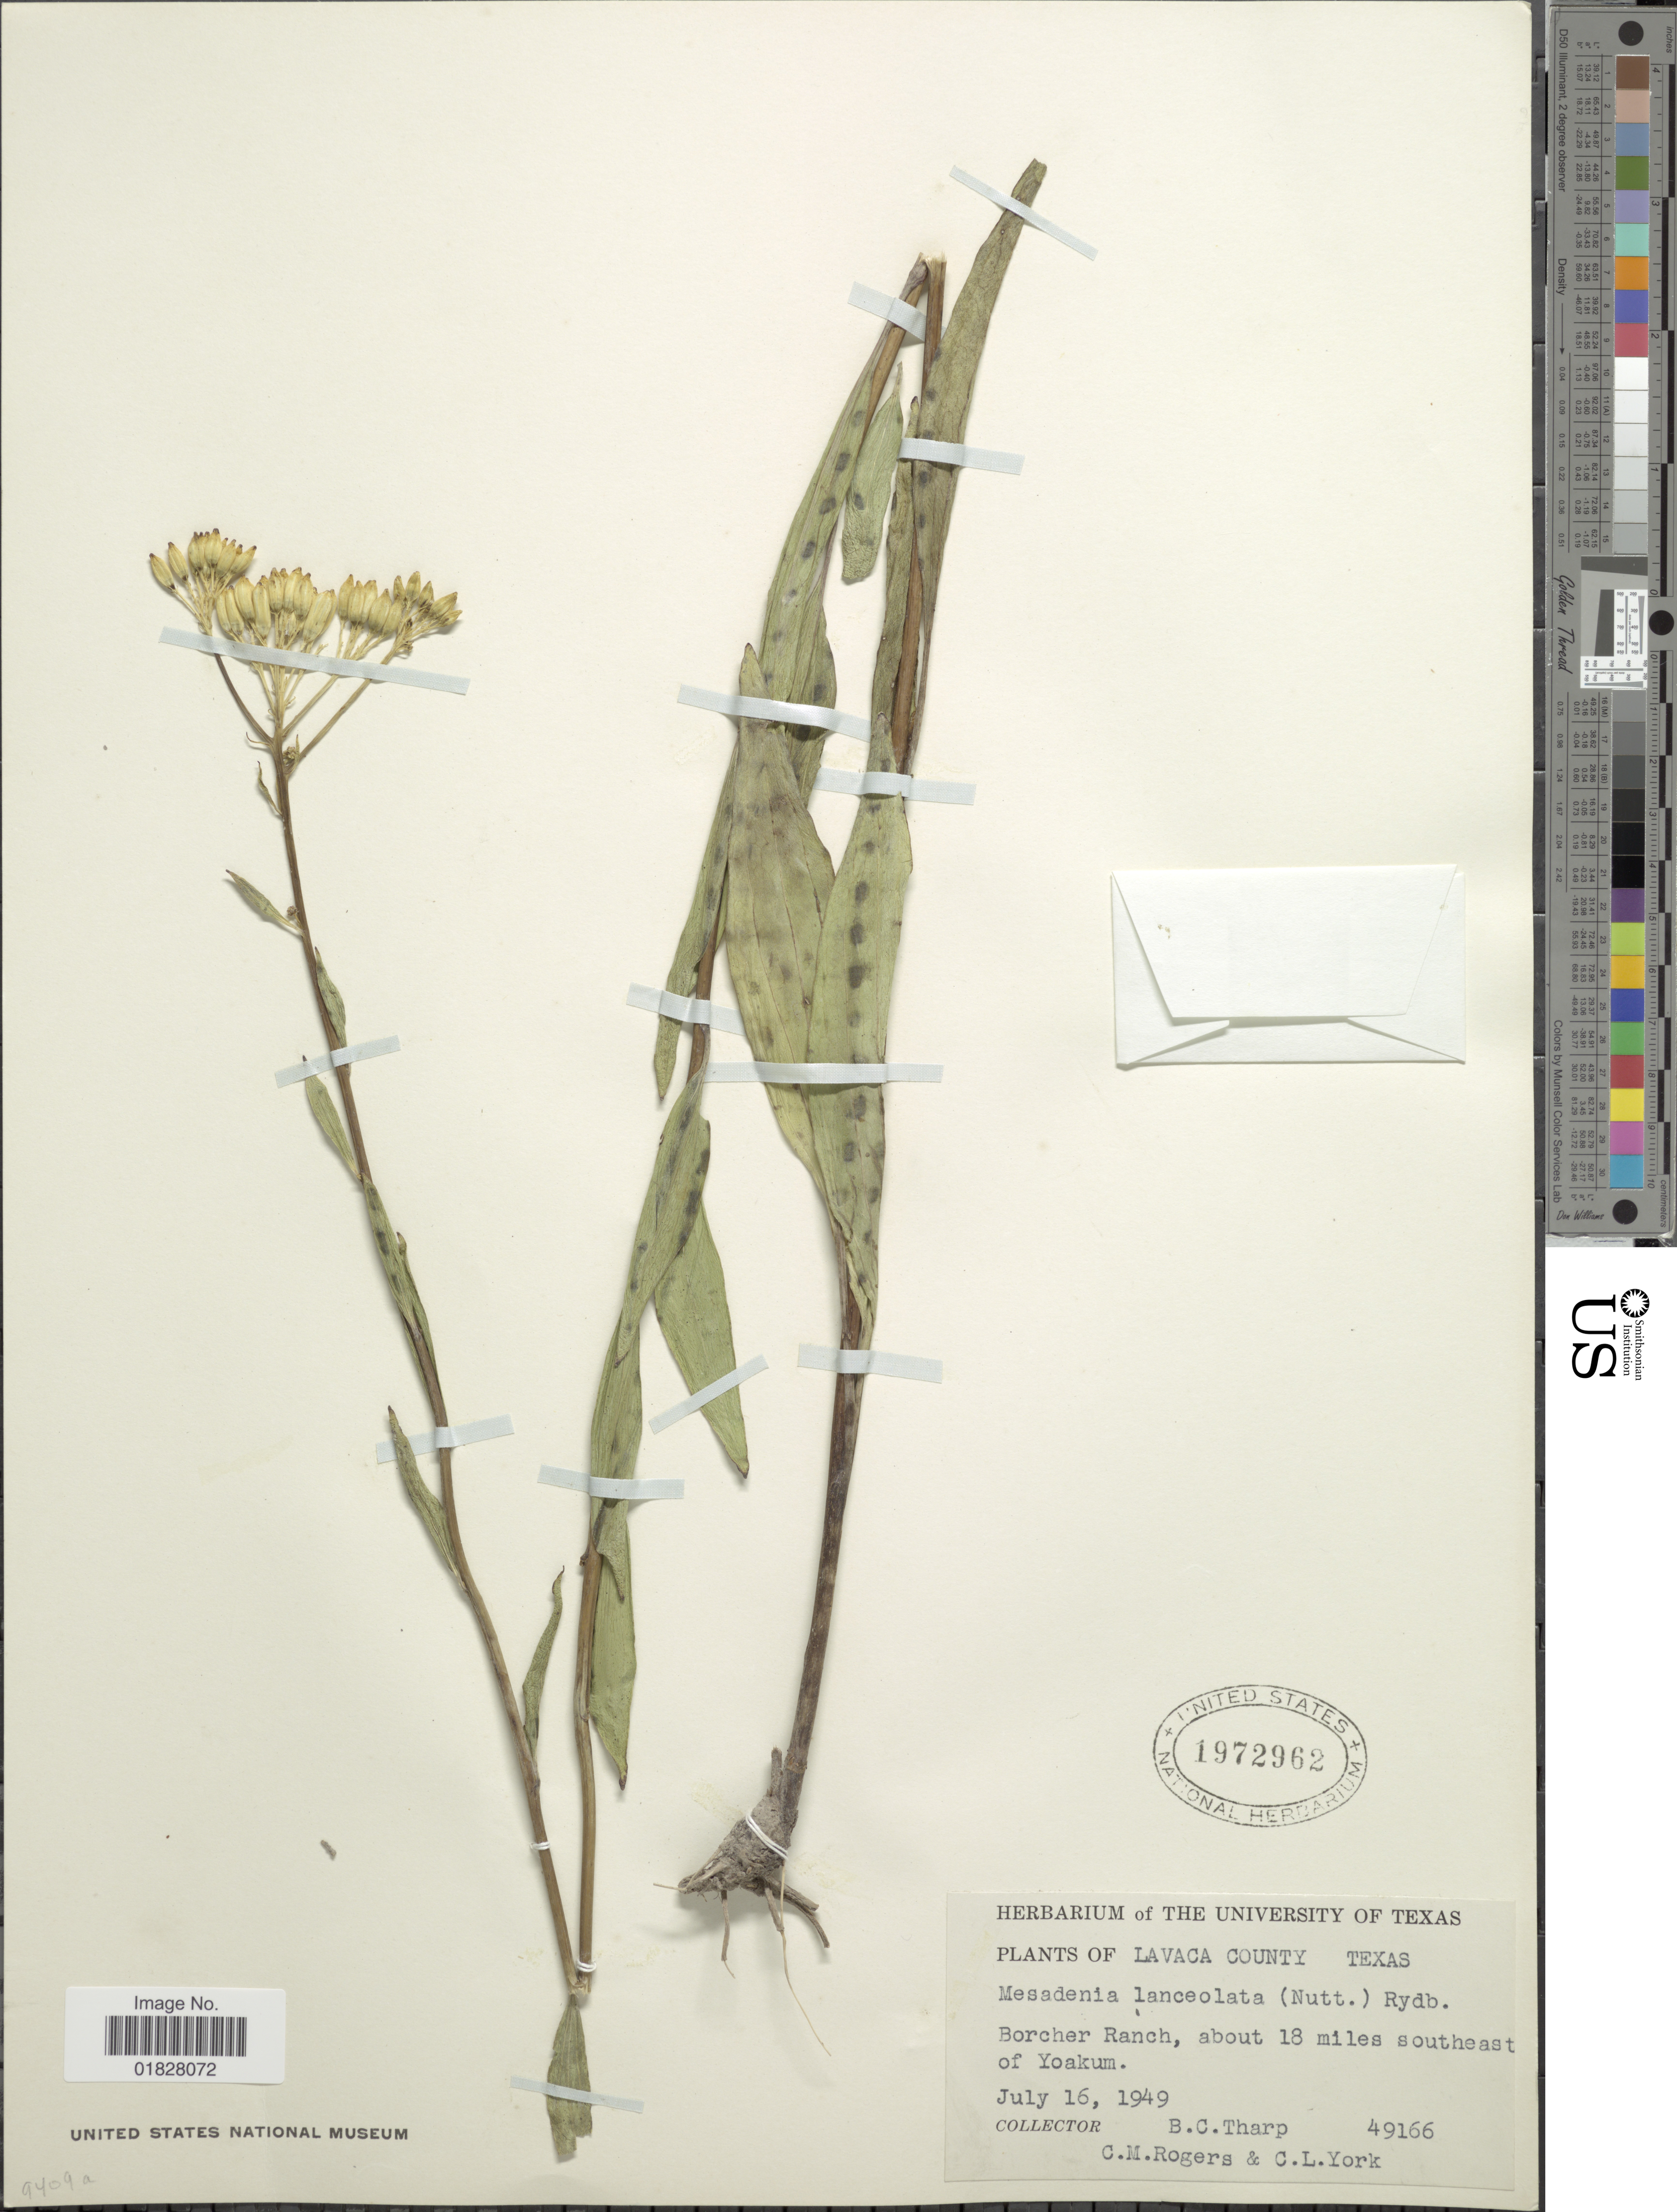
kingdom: Plantae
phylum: Tracheophyta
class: Magnoliopsida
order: Asterales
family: Asteraceae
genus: Arnoglossum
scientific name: Arnoglossum ovatum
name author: (Walter) H. Rob.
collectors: B. C. Tharp, C. M. Rogers & C. L. York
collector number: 49166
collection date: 1949-07-16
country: United States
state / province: Texas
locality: Lavaca County. Borcher Ranch, about 18 miles southeast of Yoakum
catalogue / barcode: US 1972962